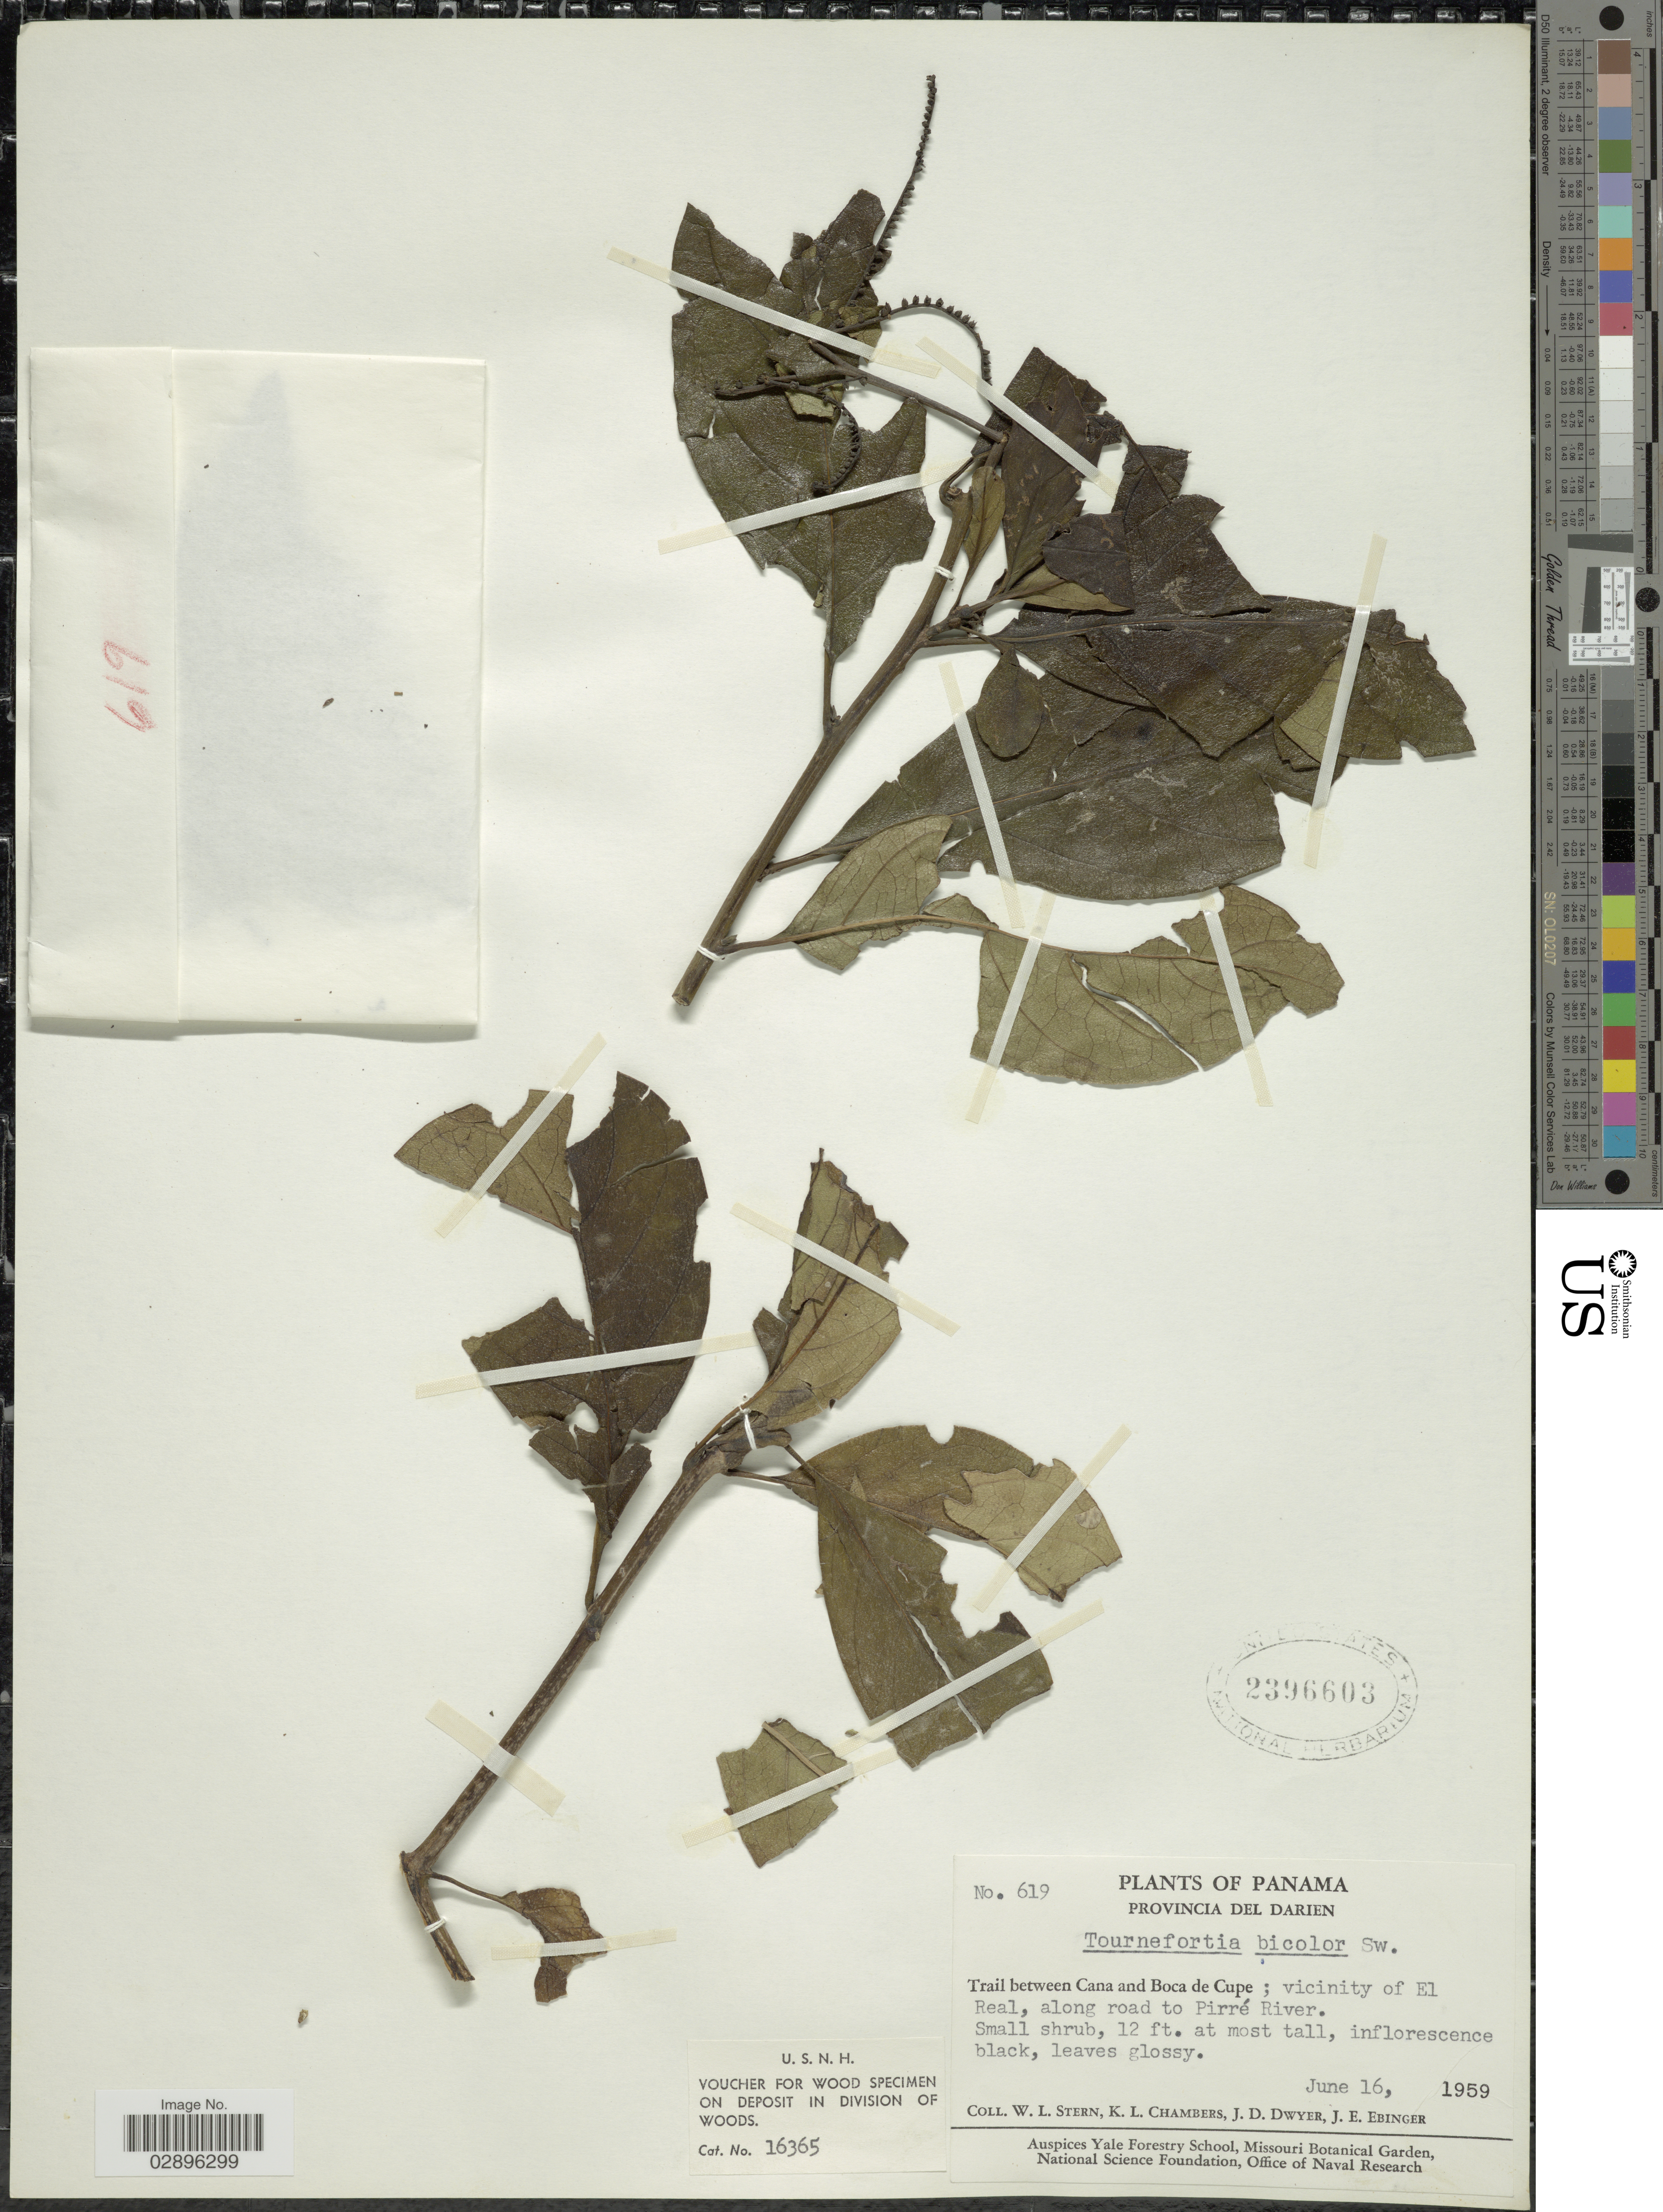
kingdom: Plantae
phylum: Tracheophyta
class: Magnoliopsida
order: Boraginales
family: Heliotropiaceae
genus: Tournefortia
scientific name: Tournefortia bicolor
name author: Sw.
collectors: W. L. Stern, K. Chambers, J. D. Dwyer & J. Ebinger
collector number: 619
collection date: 1959-06-16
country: Panama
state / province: Darién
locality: Trail between Cana and Boca de Cupe; vicinity of El Real, along road to Pirré River.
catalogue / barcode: US 2396603